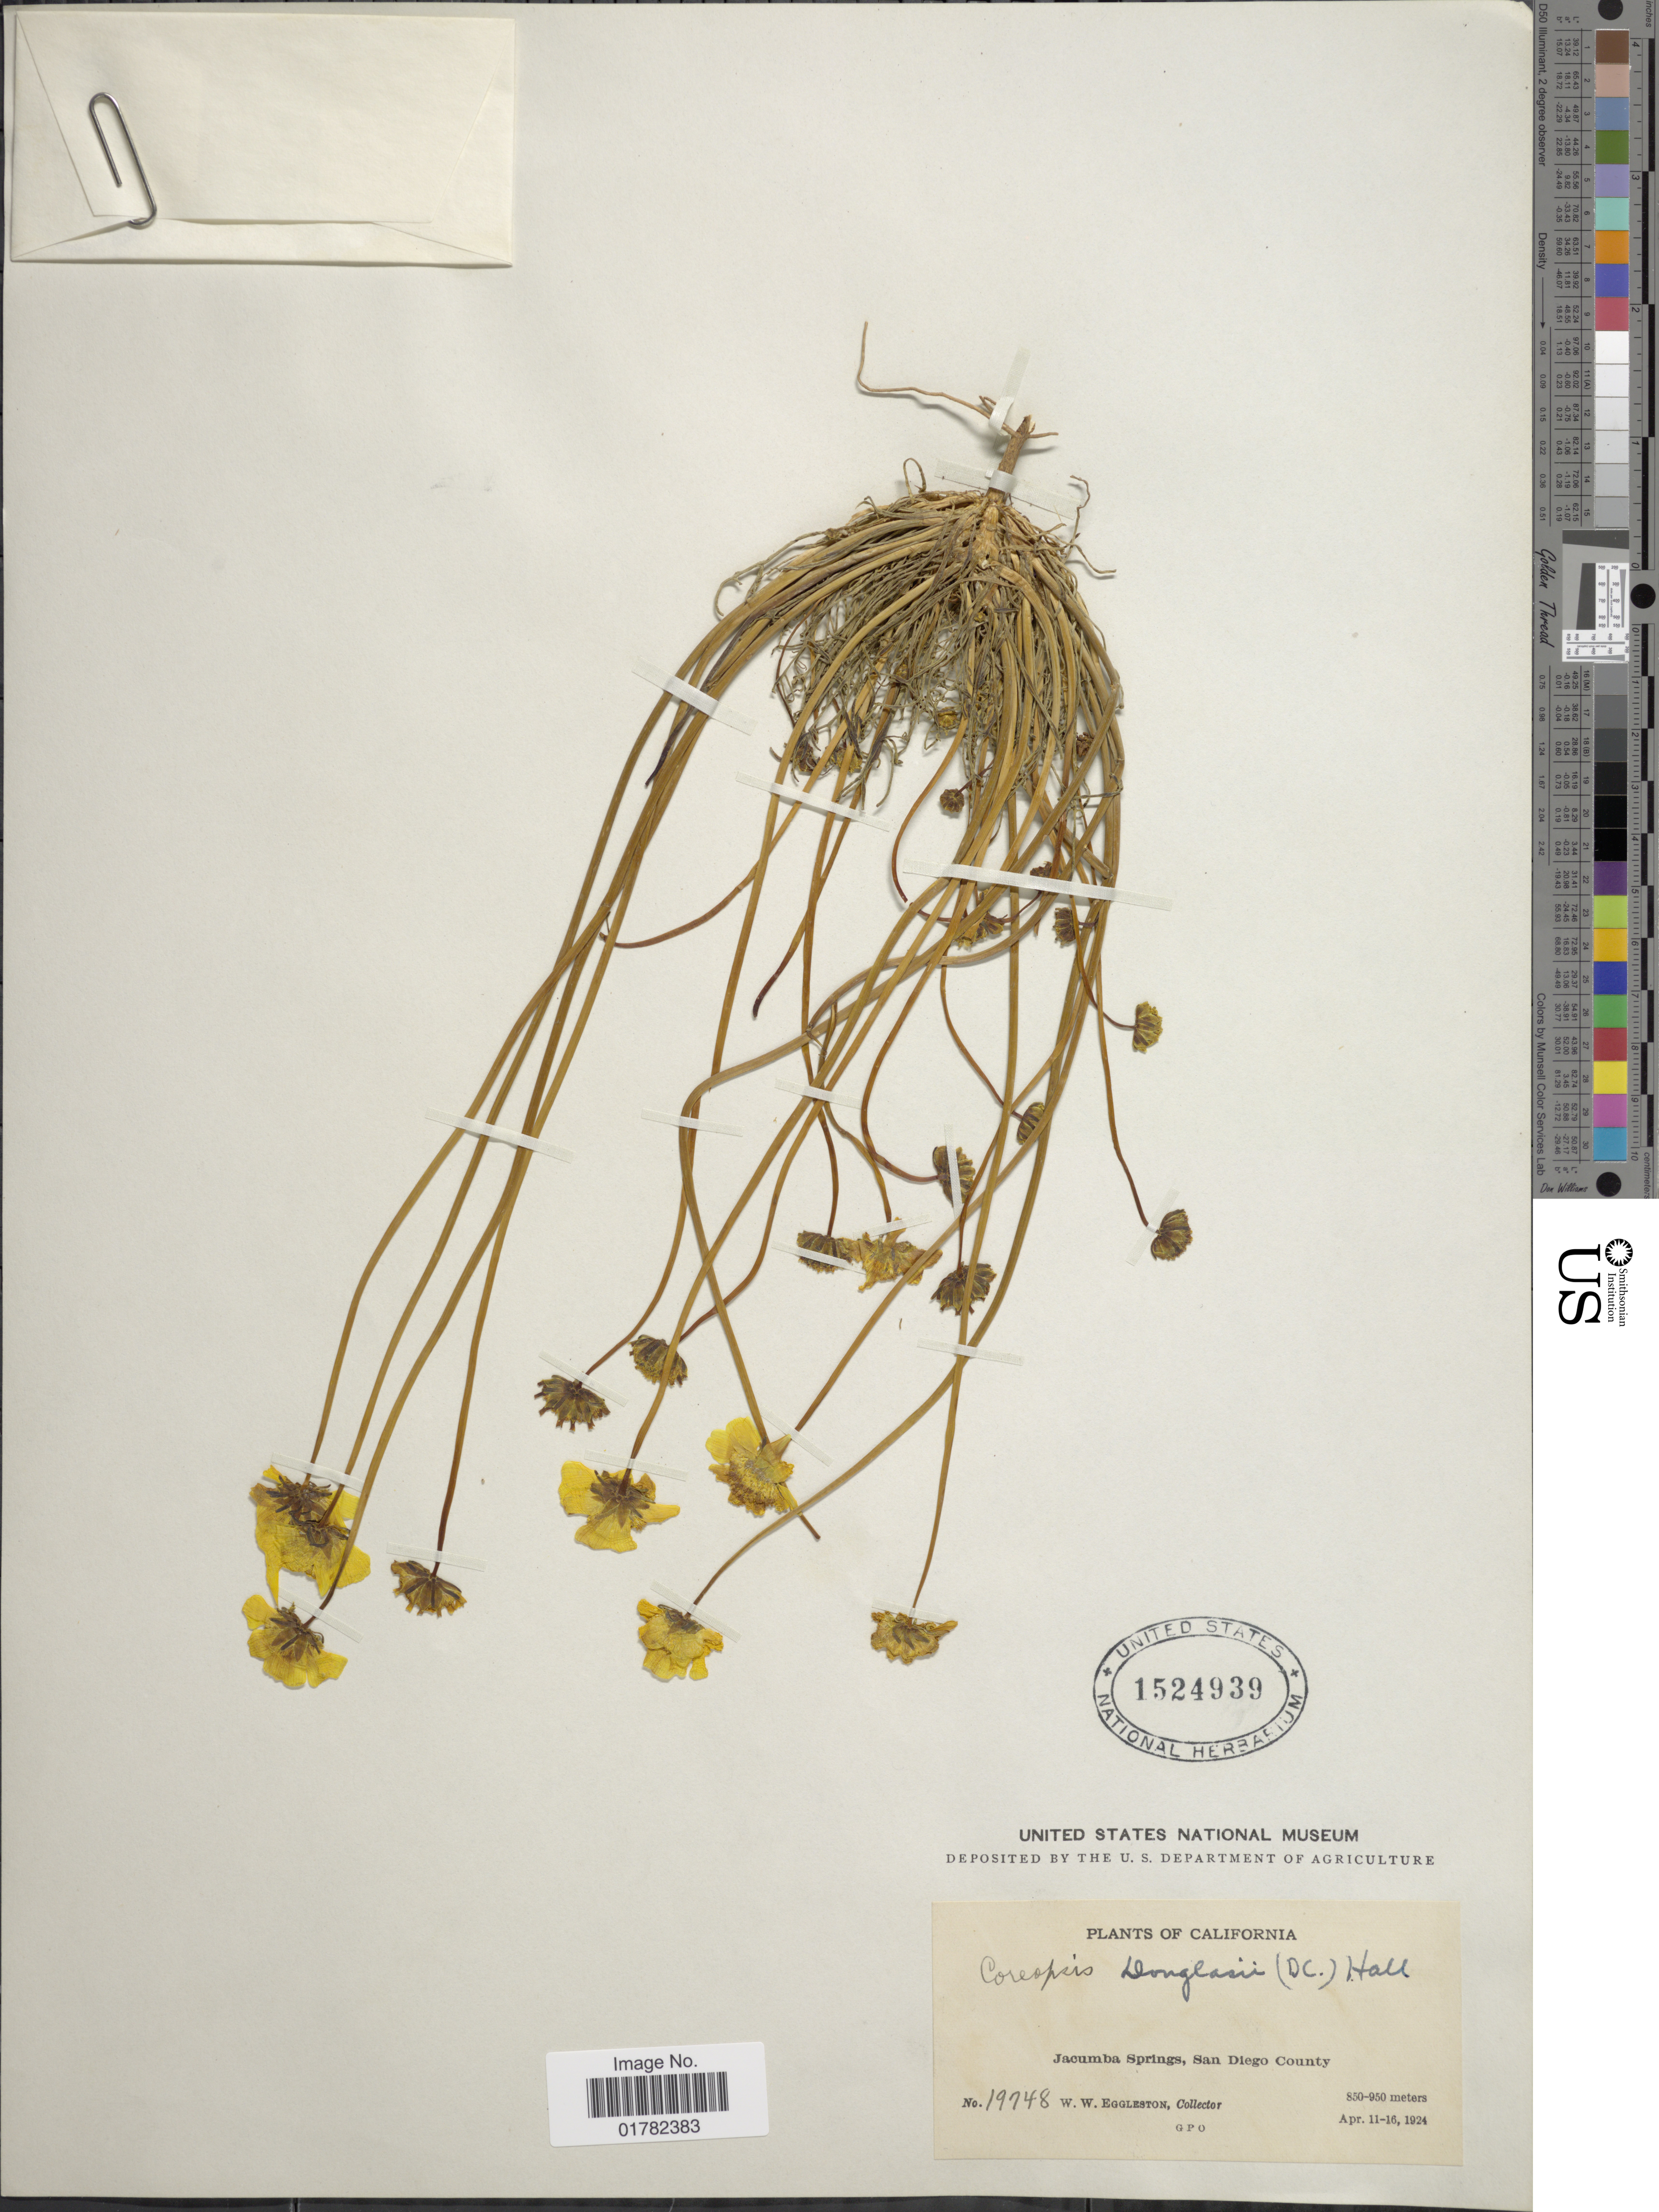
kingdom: Plantae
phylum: Tracheophyta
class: Magnoliopsida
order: Asterales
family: Asteraceae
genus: Coreopsis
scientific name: Coreopsis douglasii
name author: (DC.) H.M. Hall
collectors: W. W. Eggleston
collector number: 19748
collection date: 1924-04-11/1924-04-16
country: United States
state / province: California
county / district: San Diego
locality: Jacumba Springs, San Diego County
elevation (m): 850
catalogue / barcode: US 1524939